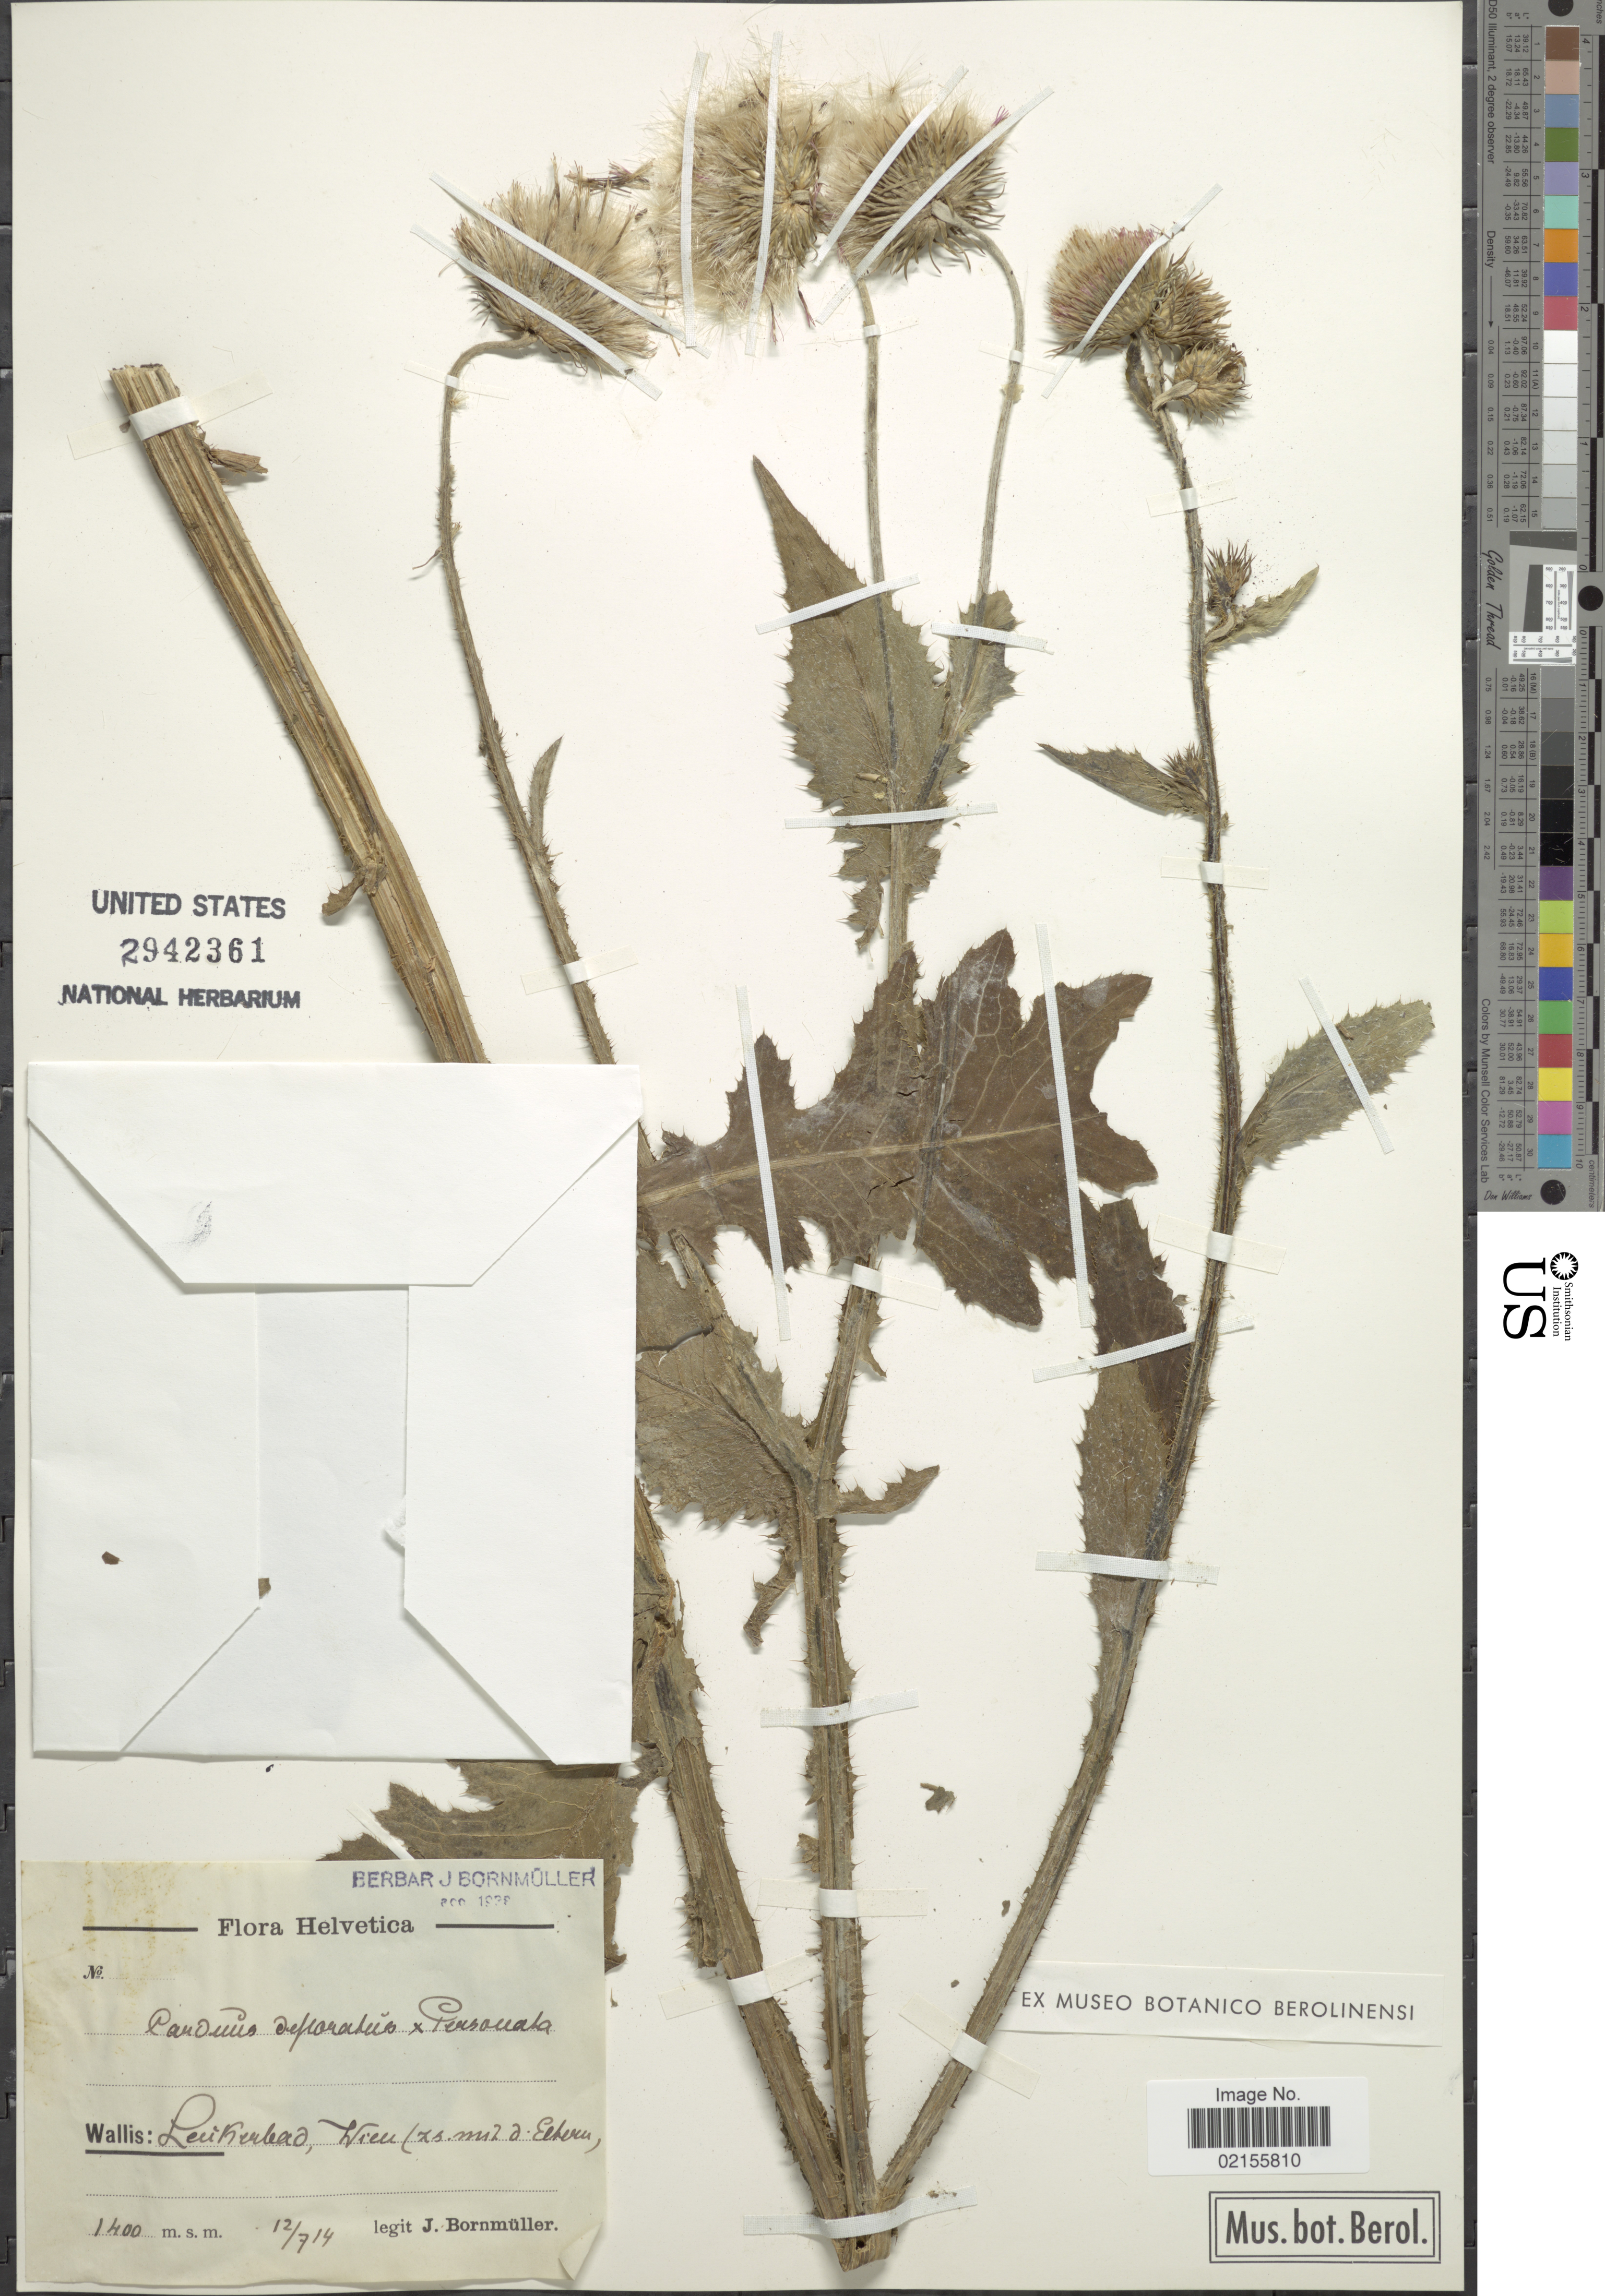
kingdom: Plantae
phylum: Tracheophyta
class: Magnoliopsida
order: Asterales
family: Asteraceae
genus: Carduus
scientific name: Carduus defloratus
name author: L.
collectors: J. Bornmüller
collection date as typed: Transcribed d/m/y: 12/7/14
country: Switzerland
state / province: Valais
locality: Helvetica, Wallis: Leuk wald.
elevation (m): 1400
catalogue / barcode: US 2942361